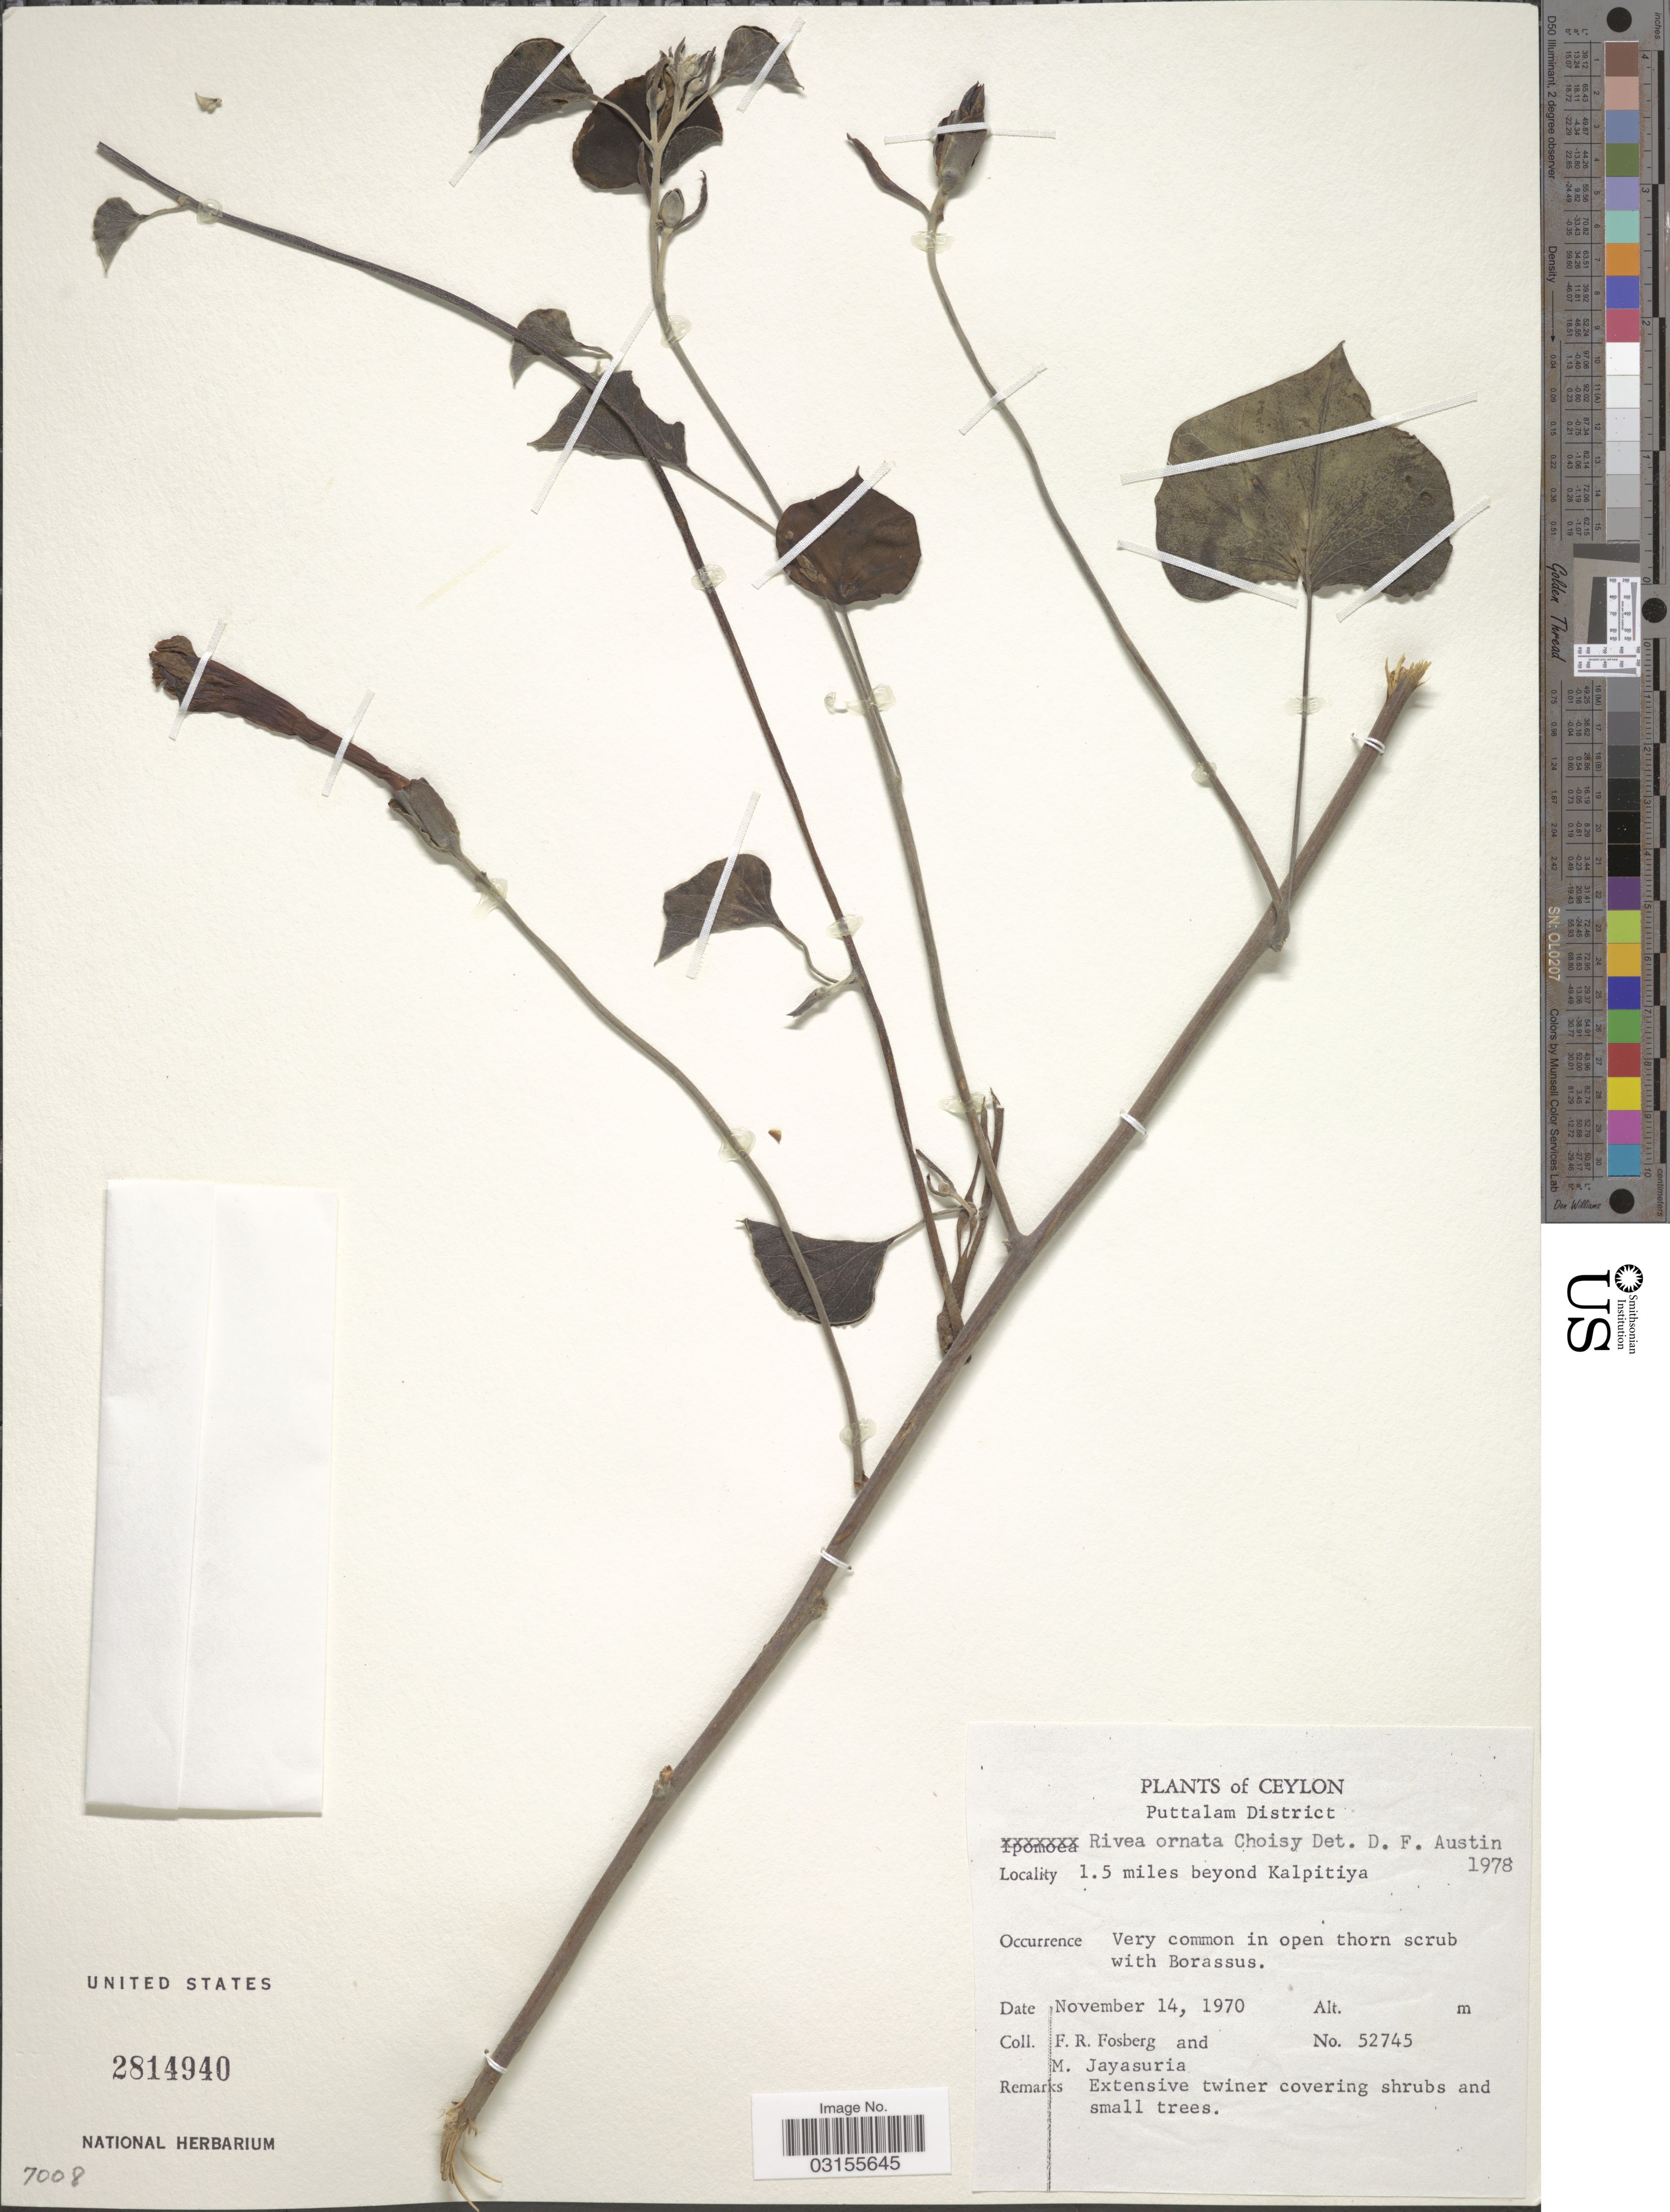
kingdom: Plantae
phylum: Tracheophyta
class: Magnoliopsida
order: Solanales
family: Convolvulaceae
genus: Rivea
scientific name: Rivea ornata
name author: (Roxb.) Choisy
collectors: F. R. Fosberg & M. Jayasuriya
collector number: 52745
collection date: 1970-11-14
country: Sri Lanka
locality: Ceylon. Puttalam Disitrict. 1.5 miles beyon Kalpitiya.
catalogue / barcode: US 2814940